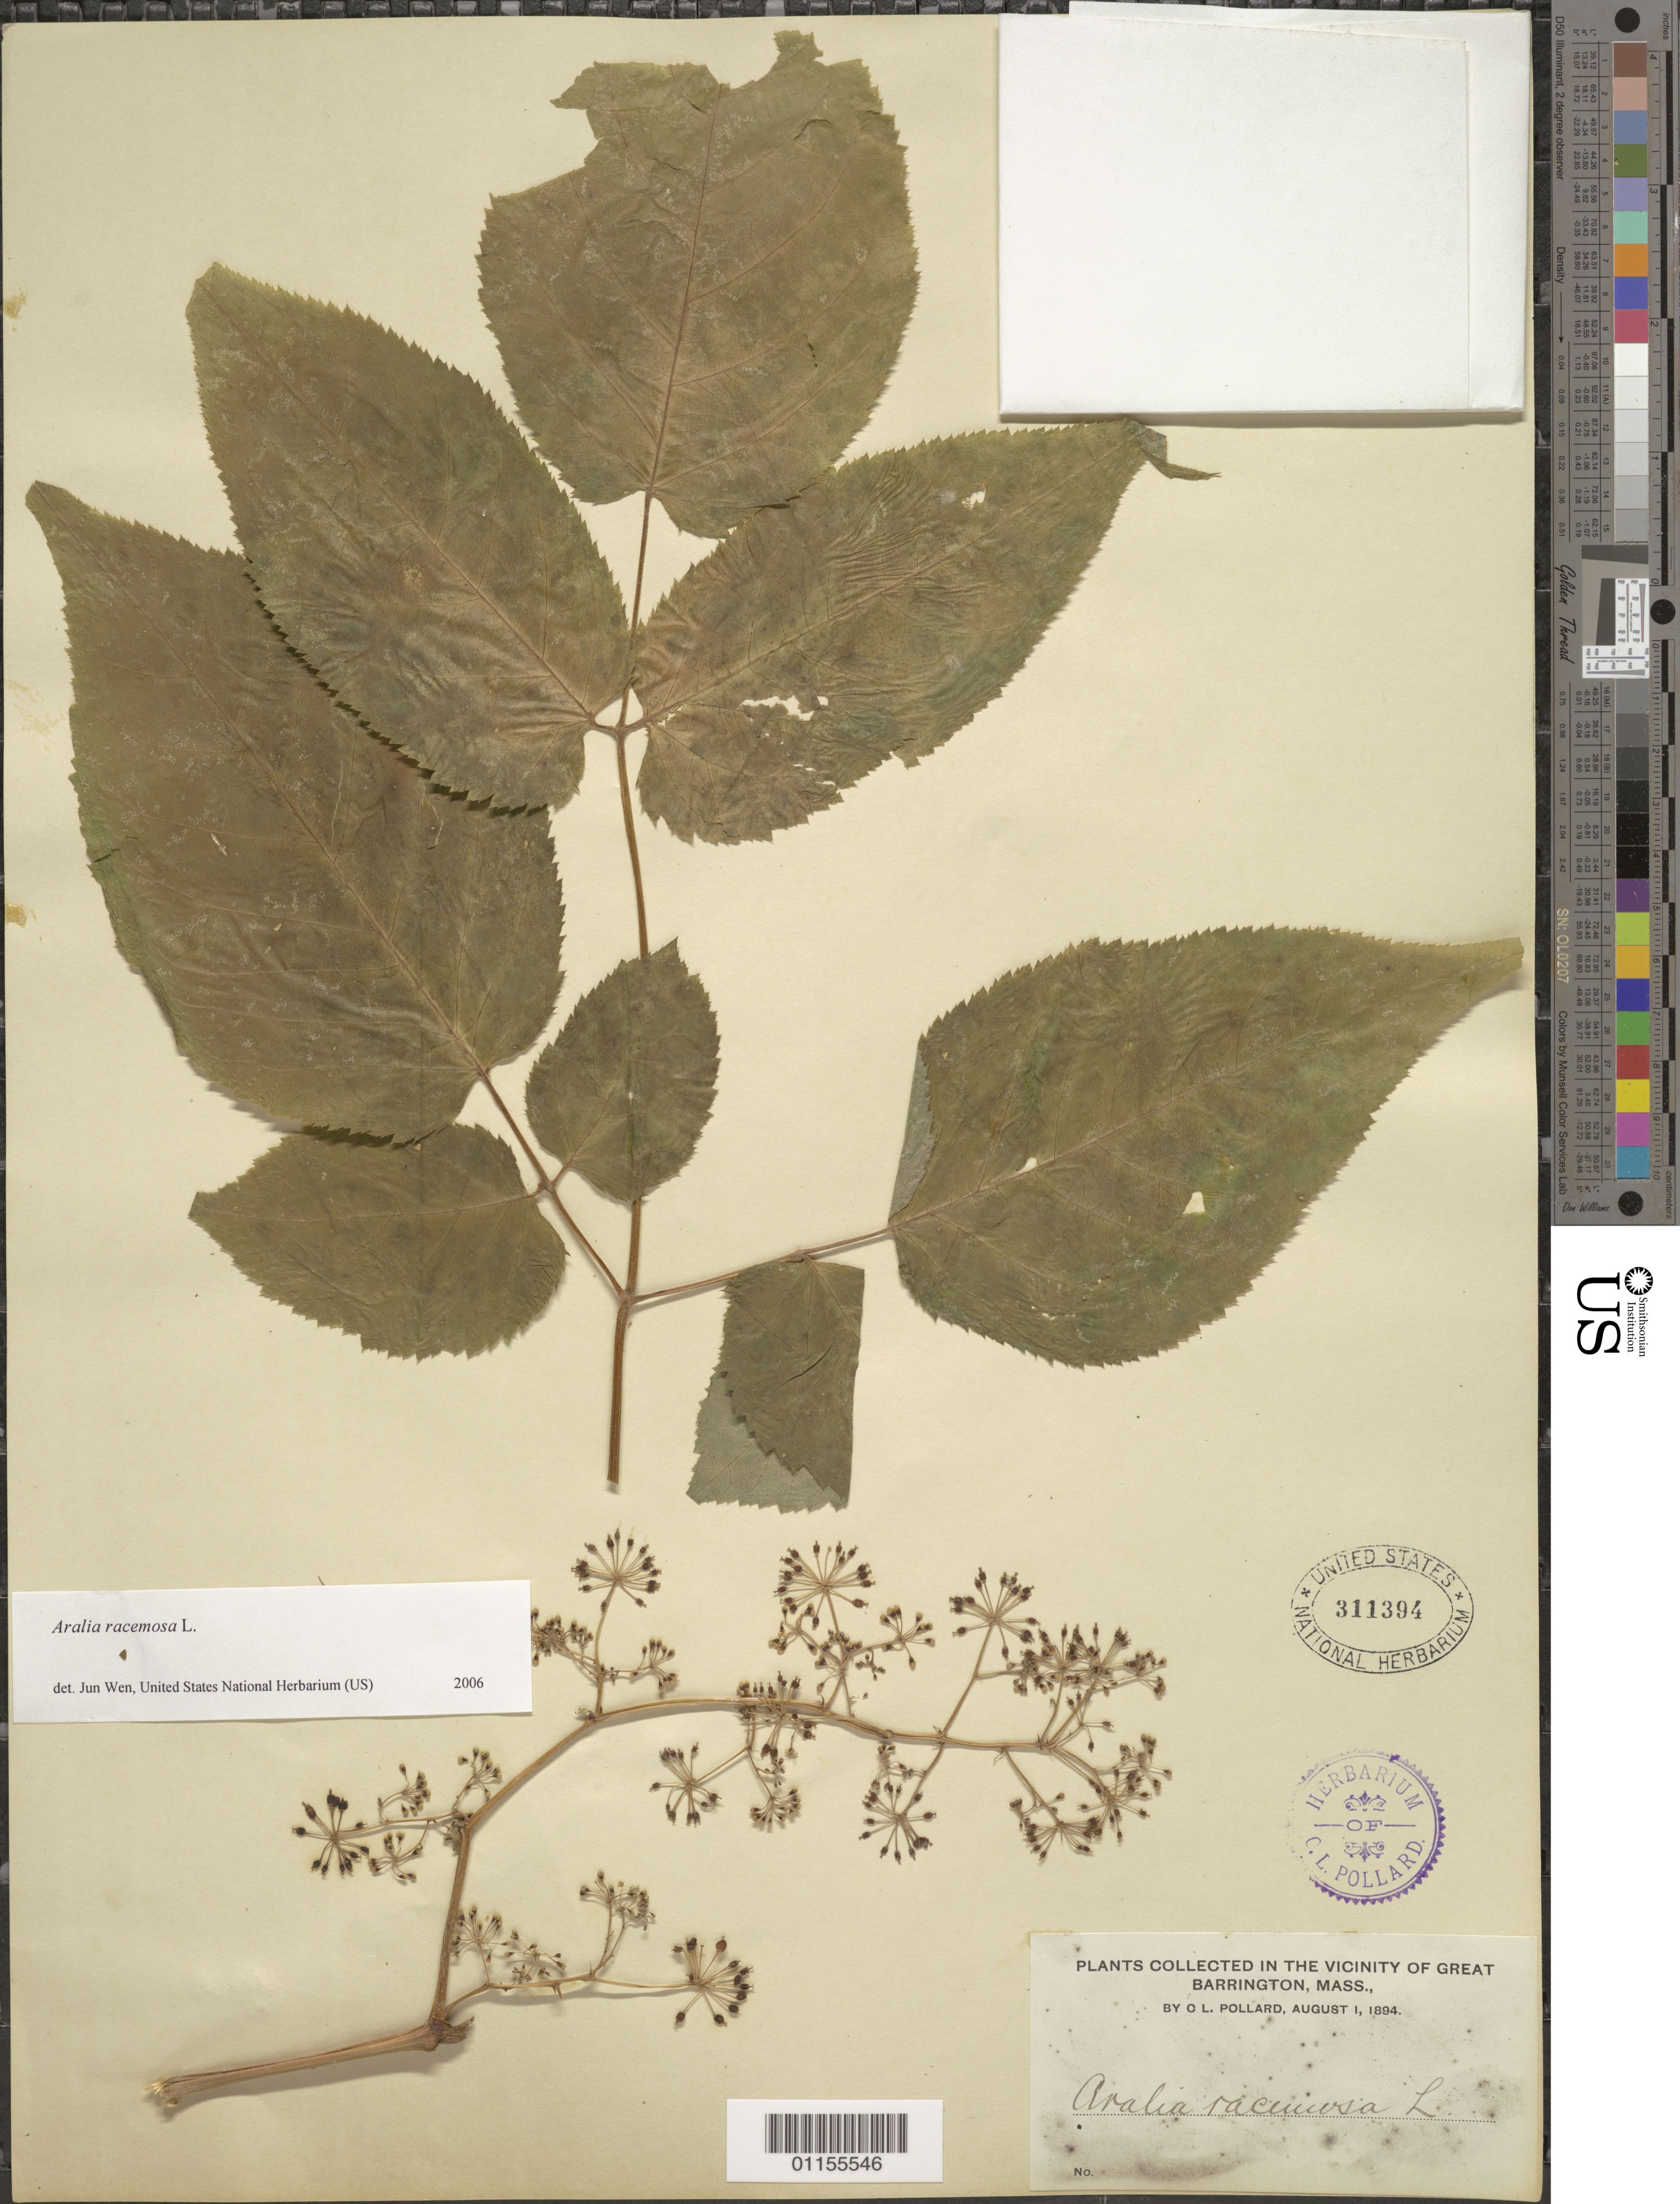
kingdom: Plantae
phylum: Tracheophyta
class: Magnoliopsida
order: Apiales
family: Araliaceae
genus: Aralia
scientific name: Aralia racemosa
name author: L.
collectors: O. L. Pollard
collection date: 1894-08-01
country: United States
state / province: Massachusetts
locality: Vicinity of Great Barrington.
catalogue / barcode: US 311394